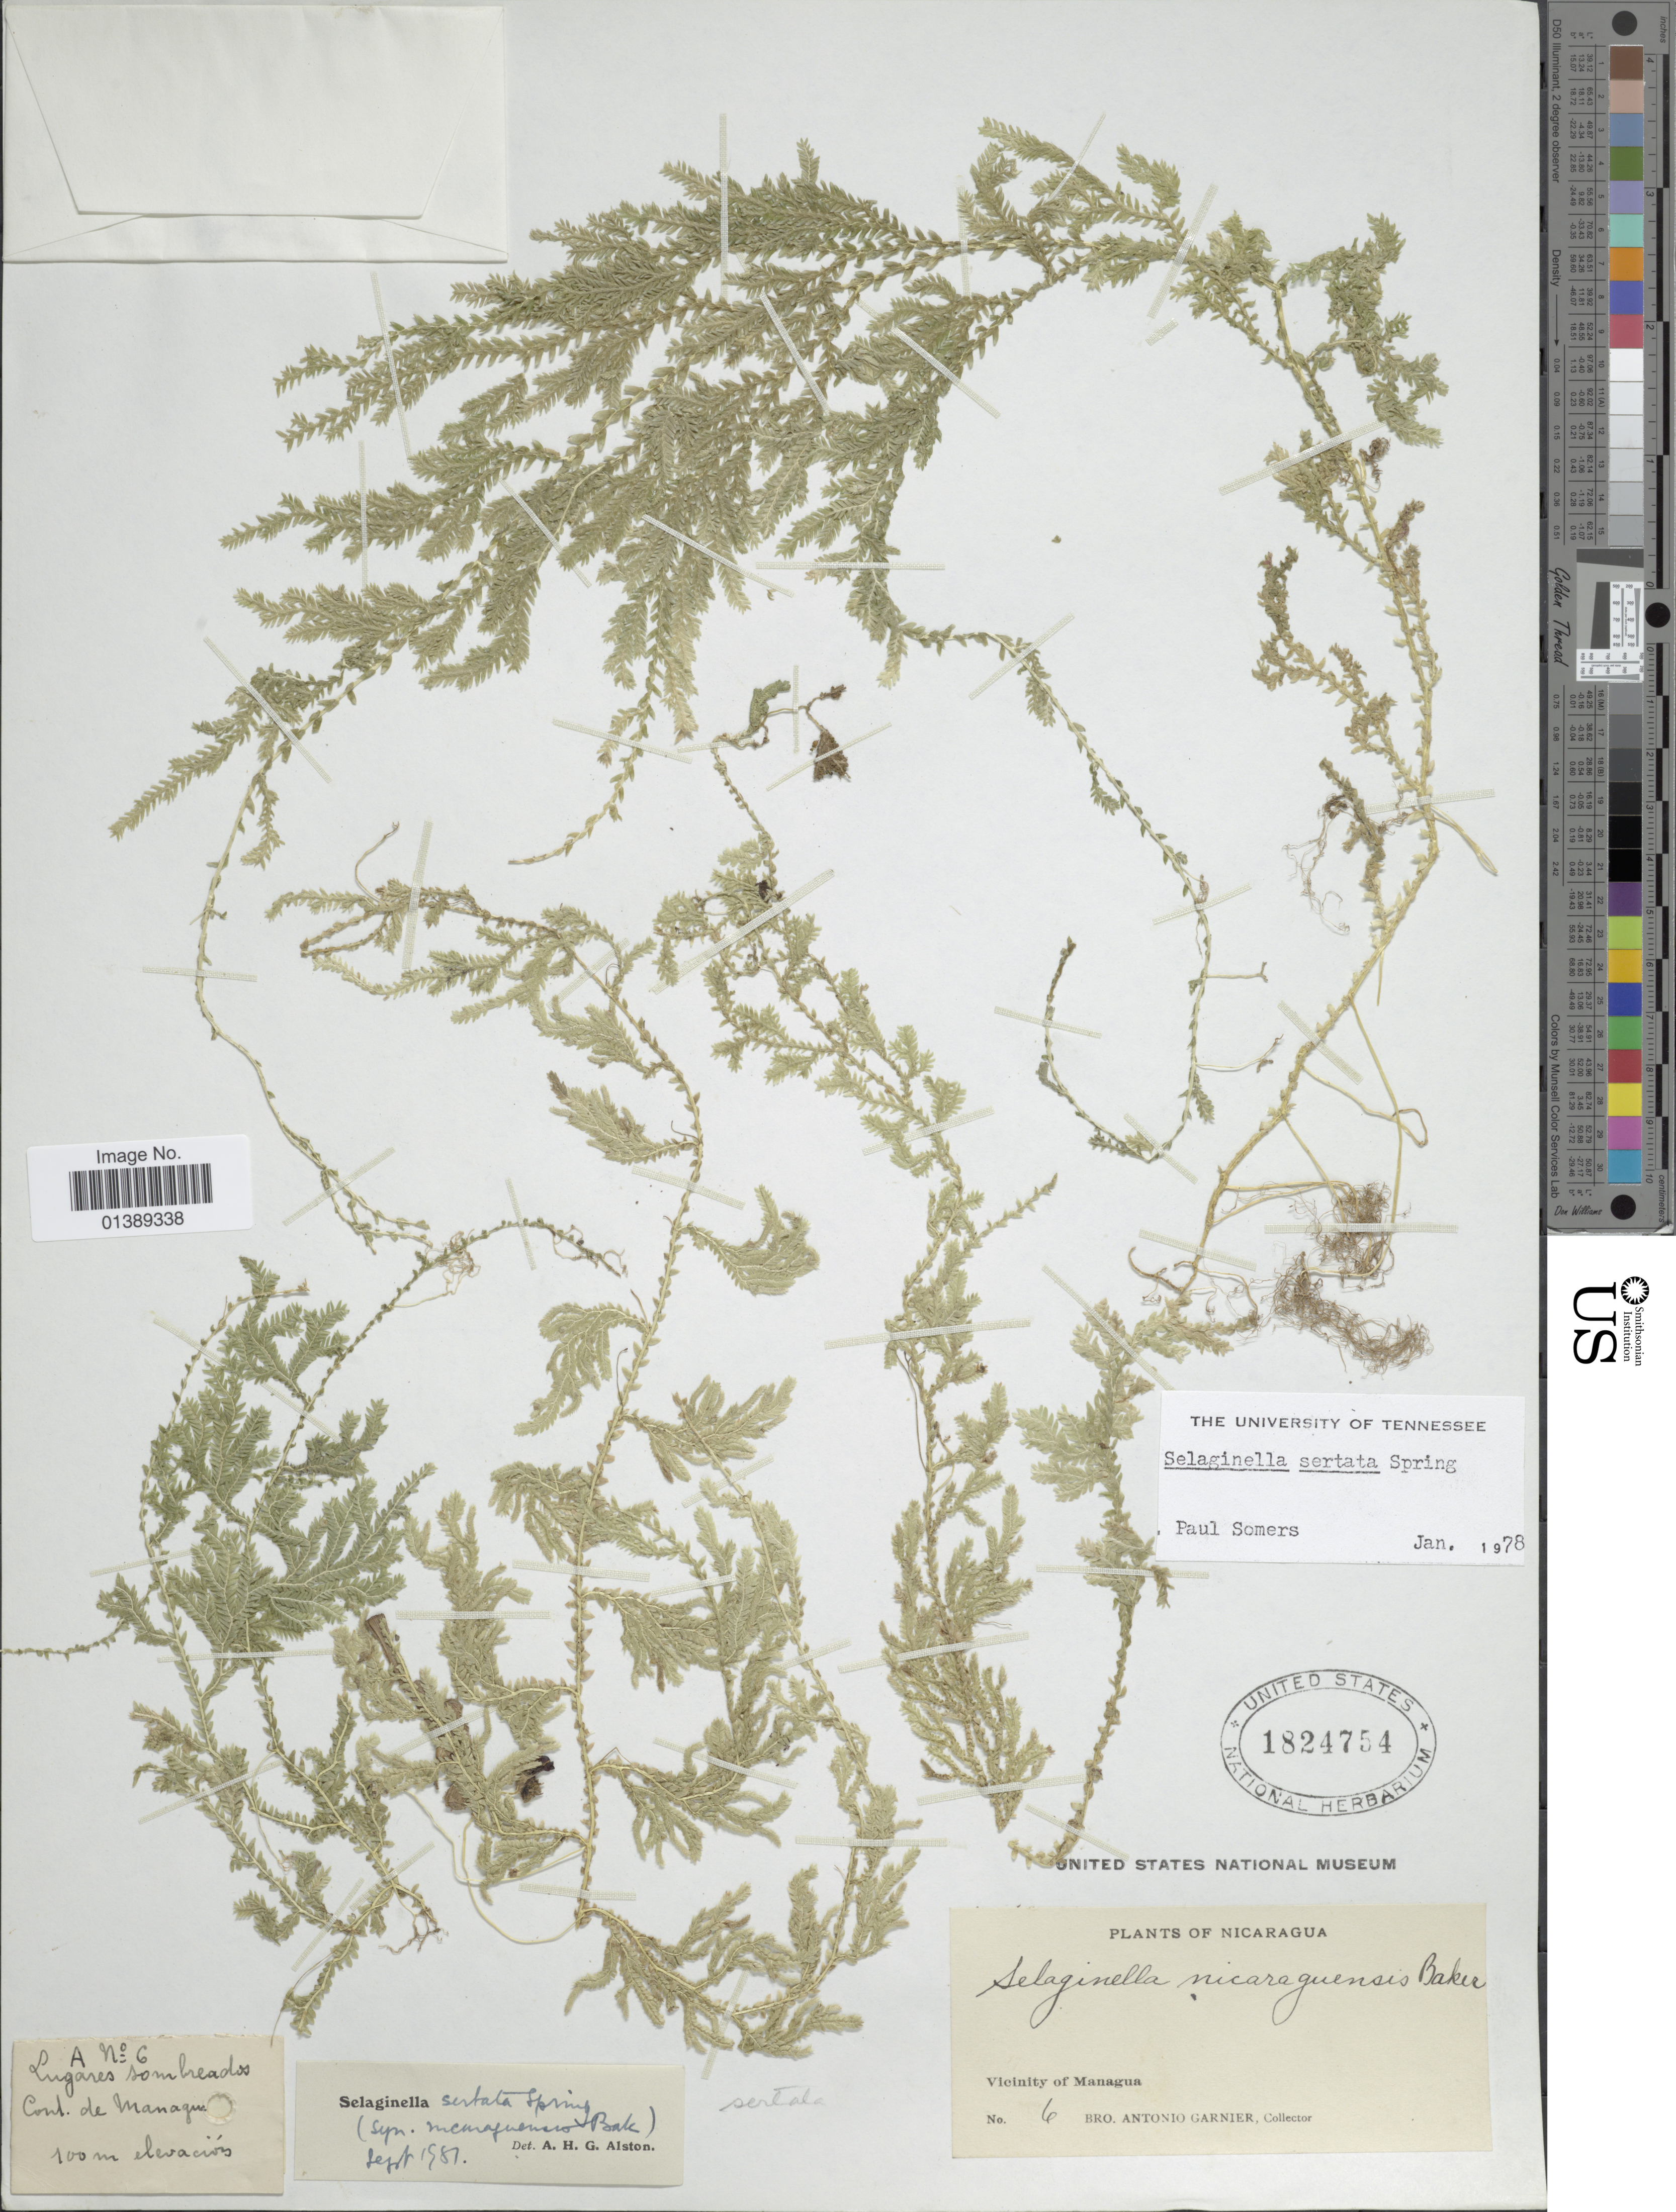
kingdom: Plantae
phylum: Tracheophyta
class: Lycopodiopsida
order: Selaginellales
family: Selaginellaceae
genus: Selaginella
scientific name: Selaginella sertata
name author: Spring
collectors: Bro. A. Garnier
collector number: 6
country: Nicaragua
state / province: Managua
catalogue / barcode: US 1824754